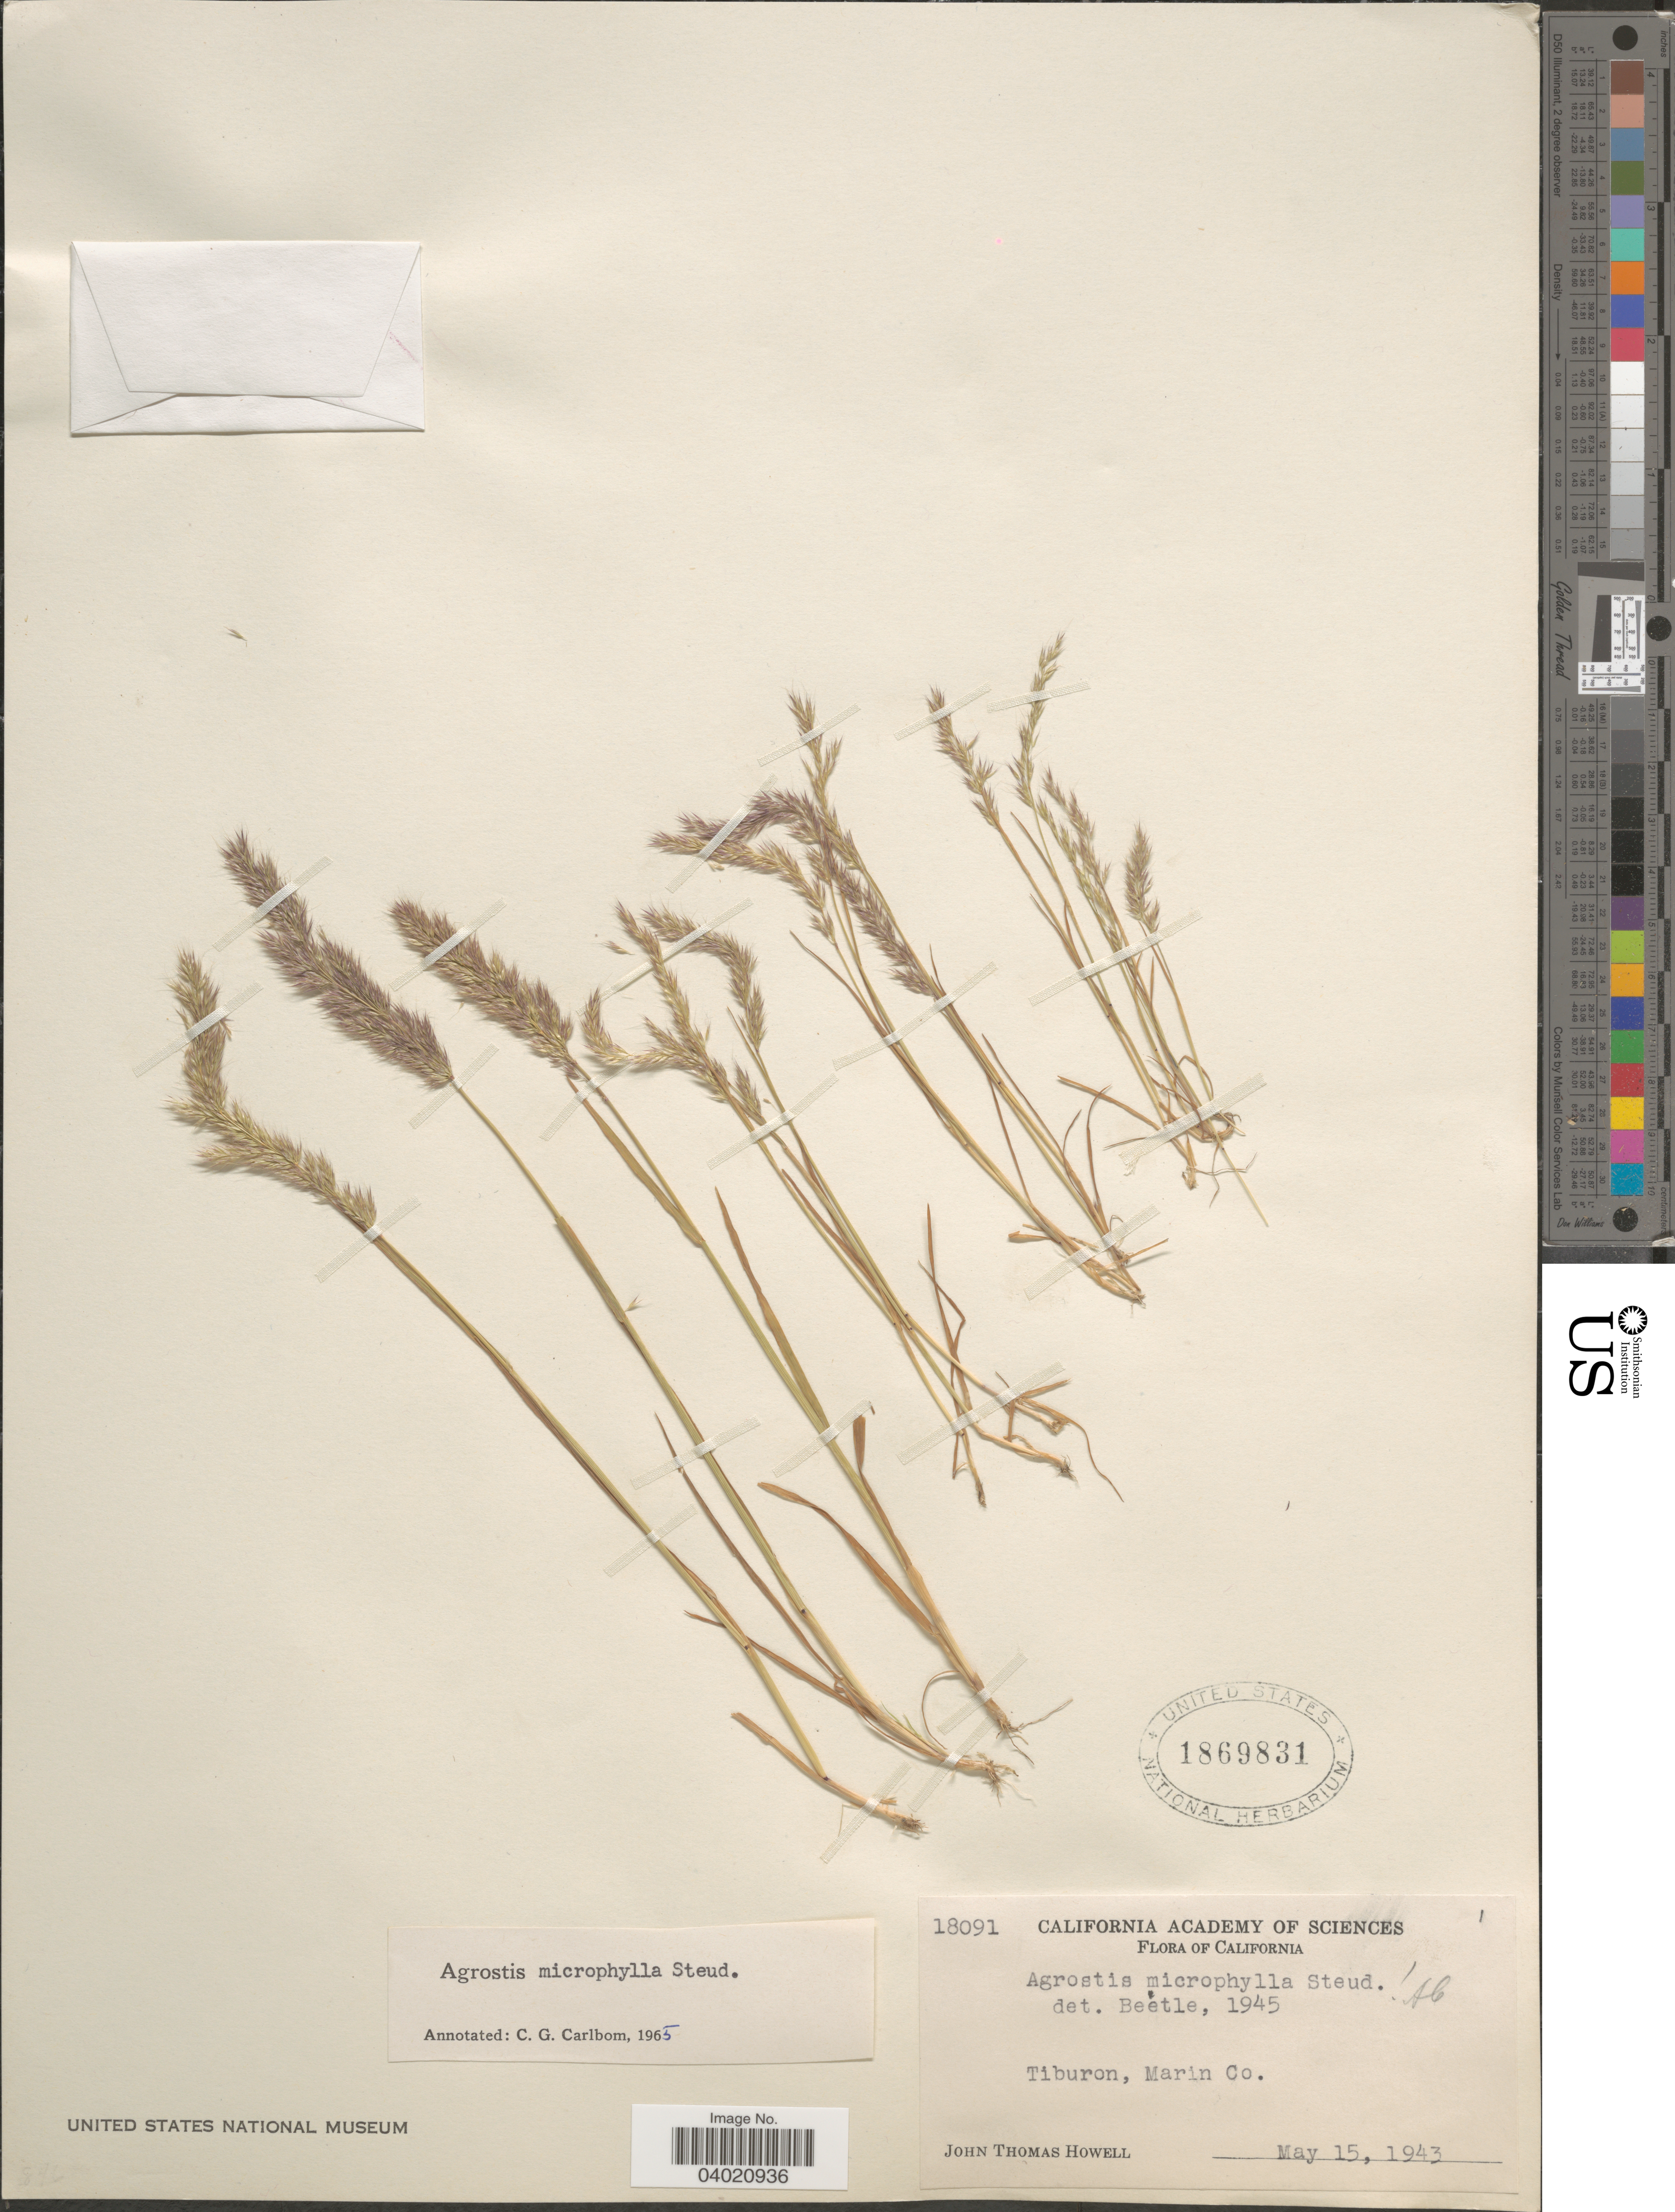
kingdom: Plantae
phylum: Tracheophyta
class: Liliopsida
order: Poales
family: Poaceae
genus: Agrostis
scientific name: Agrostis microphylla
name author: Steud.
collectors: J. T. Howell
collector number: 18091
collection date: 1943-05-15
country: United States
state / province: California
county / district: Marin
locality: Tiburon, Marin Co.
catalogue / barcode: US 1869831